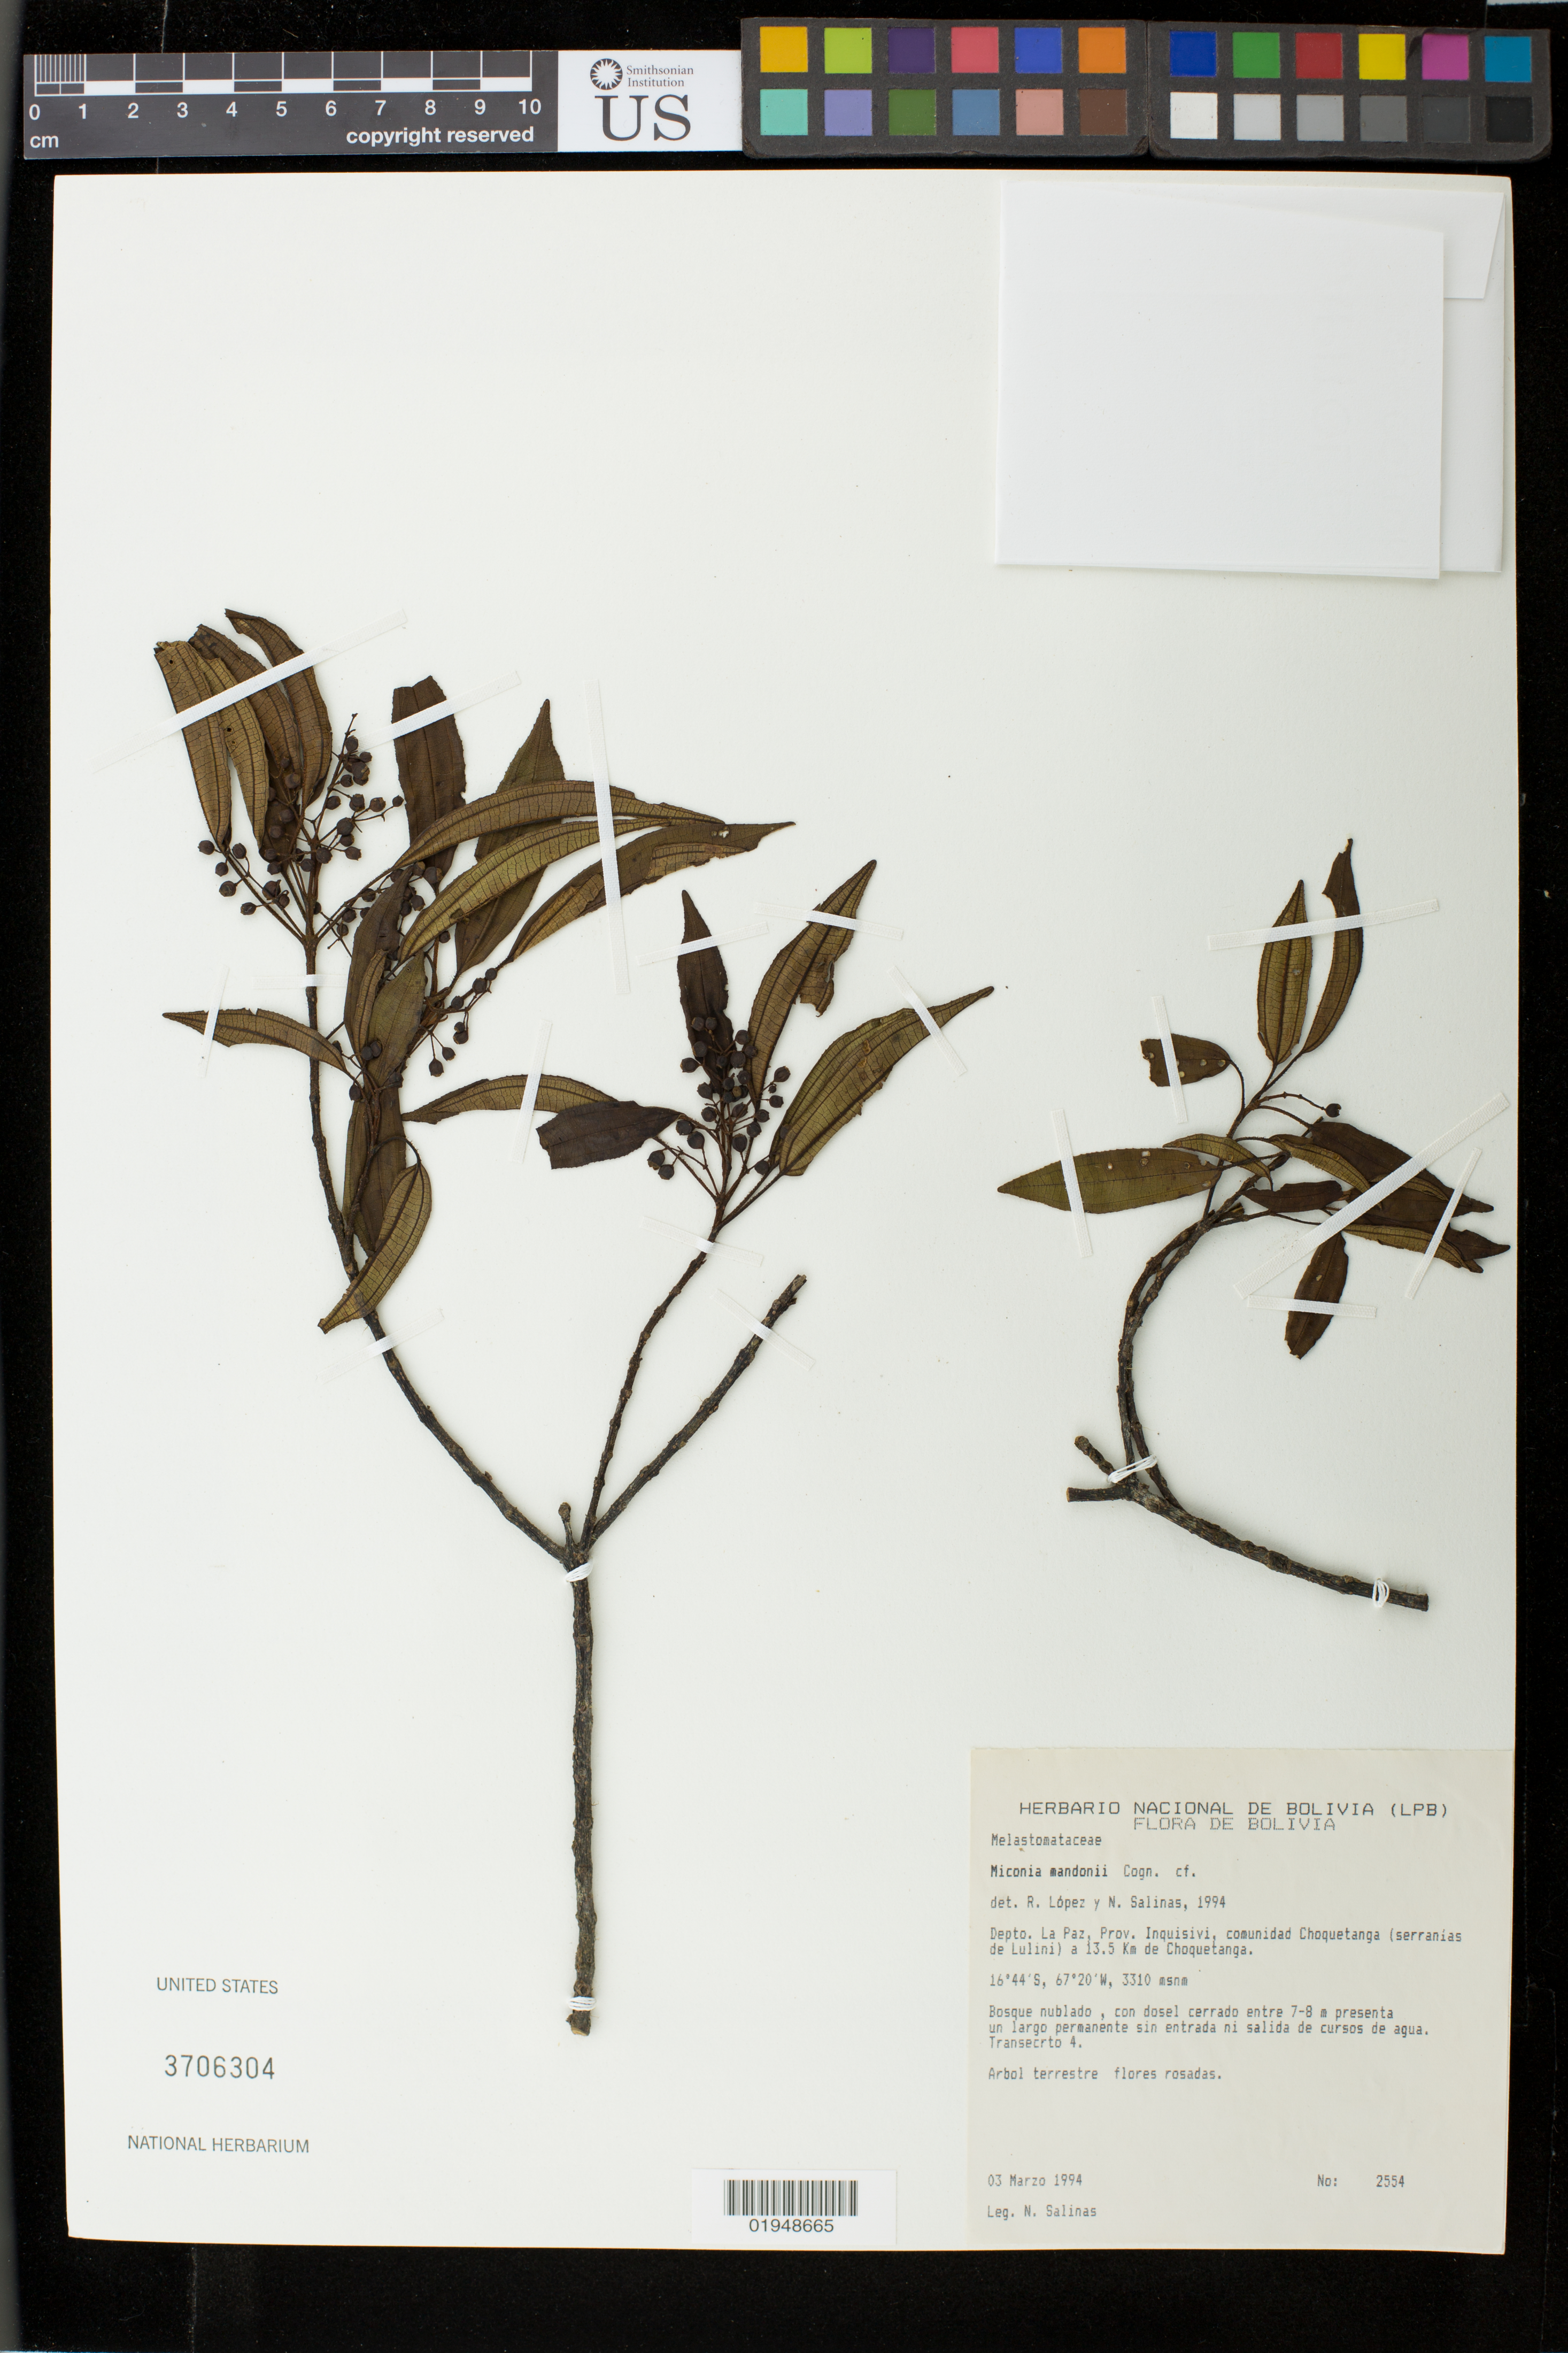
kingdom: Plantae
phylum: Tracheophyta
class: Magnoliopsida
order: Myrtales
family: Melastomataceae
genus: Miconia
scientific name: Miconia mandonii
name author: Cogn. in A. DC.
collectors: N. Salinas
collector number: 2554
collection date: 1994-03-03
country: Bolivia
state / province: La Paz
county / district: Inquisivi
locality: Depto. La Paz, Prov. Inquisivi, comunidad Choquetanga (serrinias de Lulini) a 13.5 Km de Choquetanga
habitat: Cloud forest, with closed canopy between 7-8 m has a permanent length without entering or leaving the watercourse.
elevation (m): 3310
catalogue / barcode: US 3706304